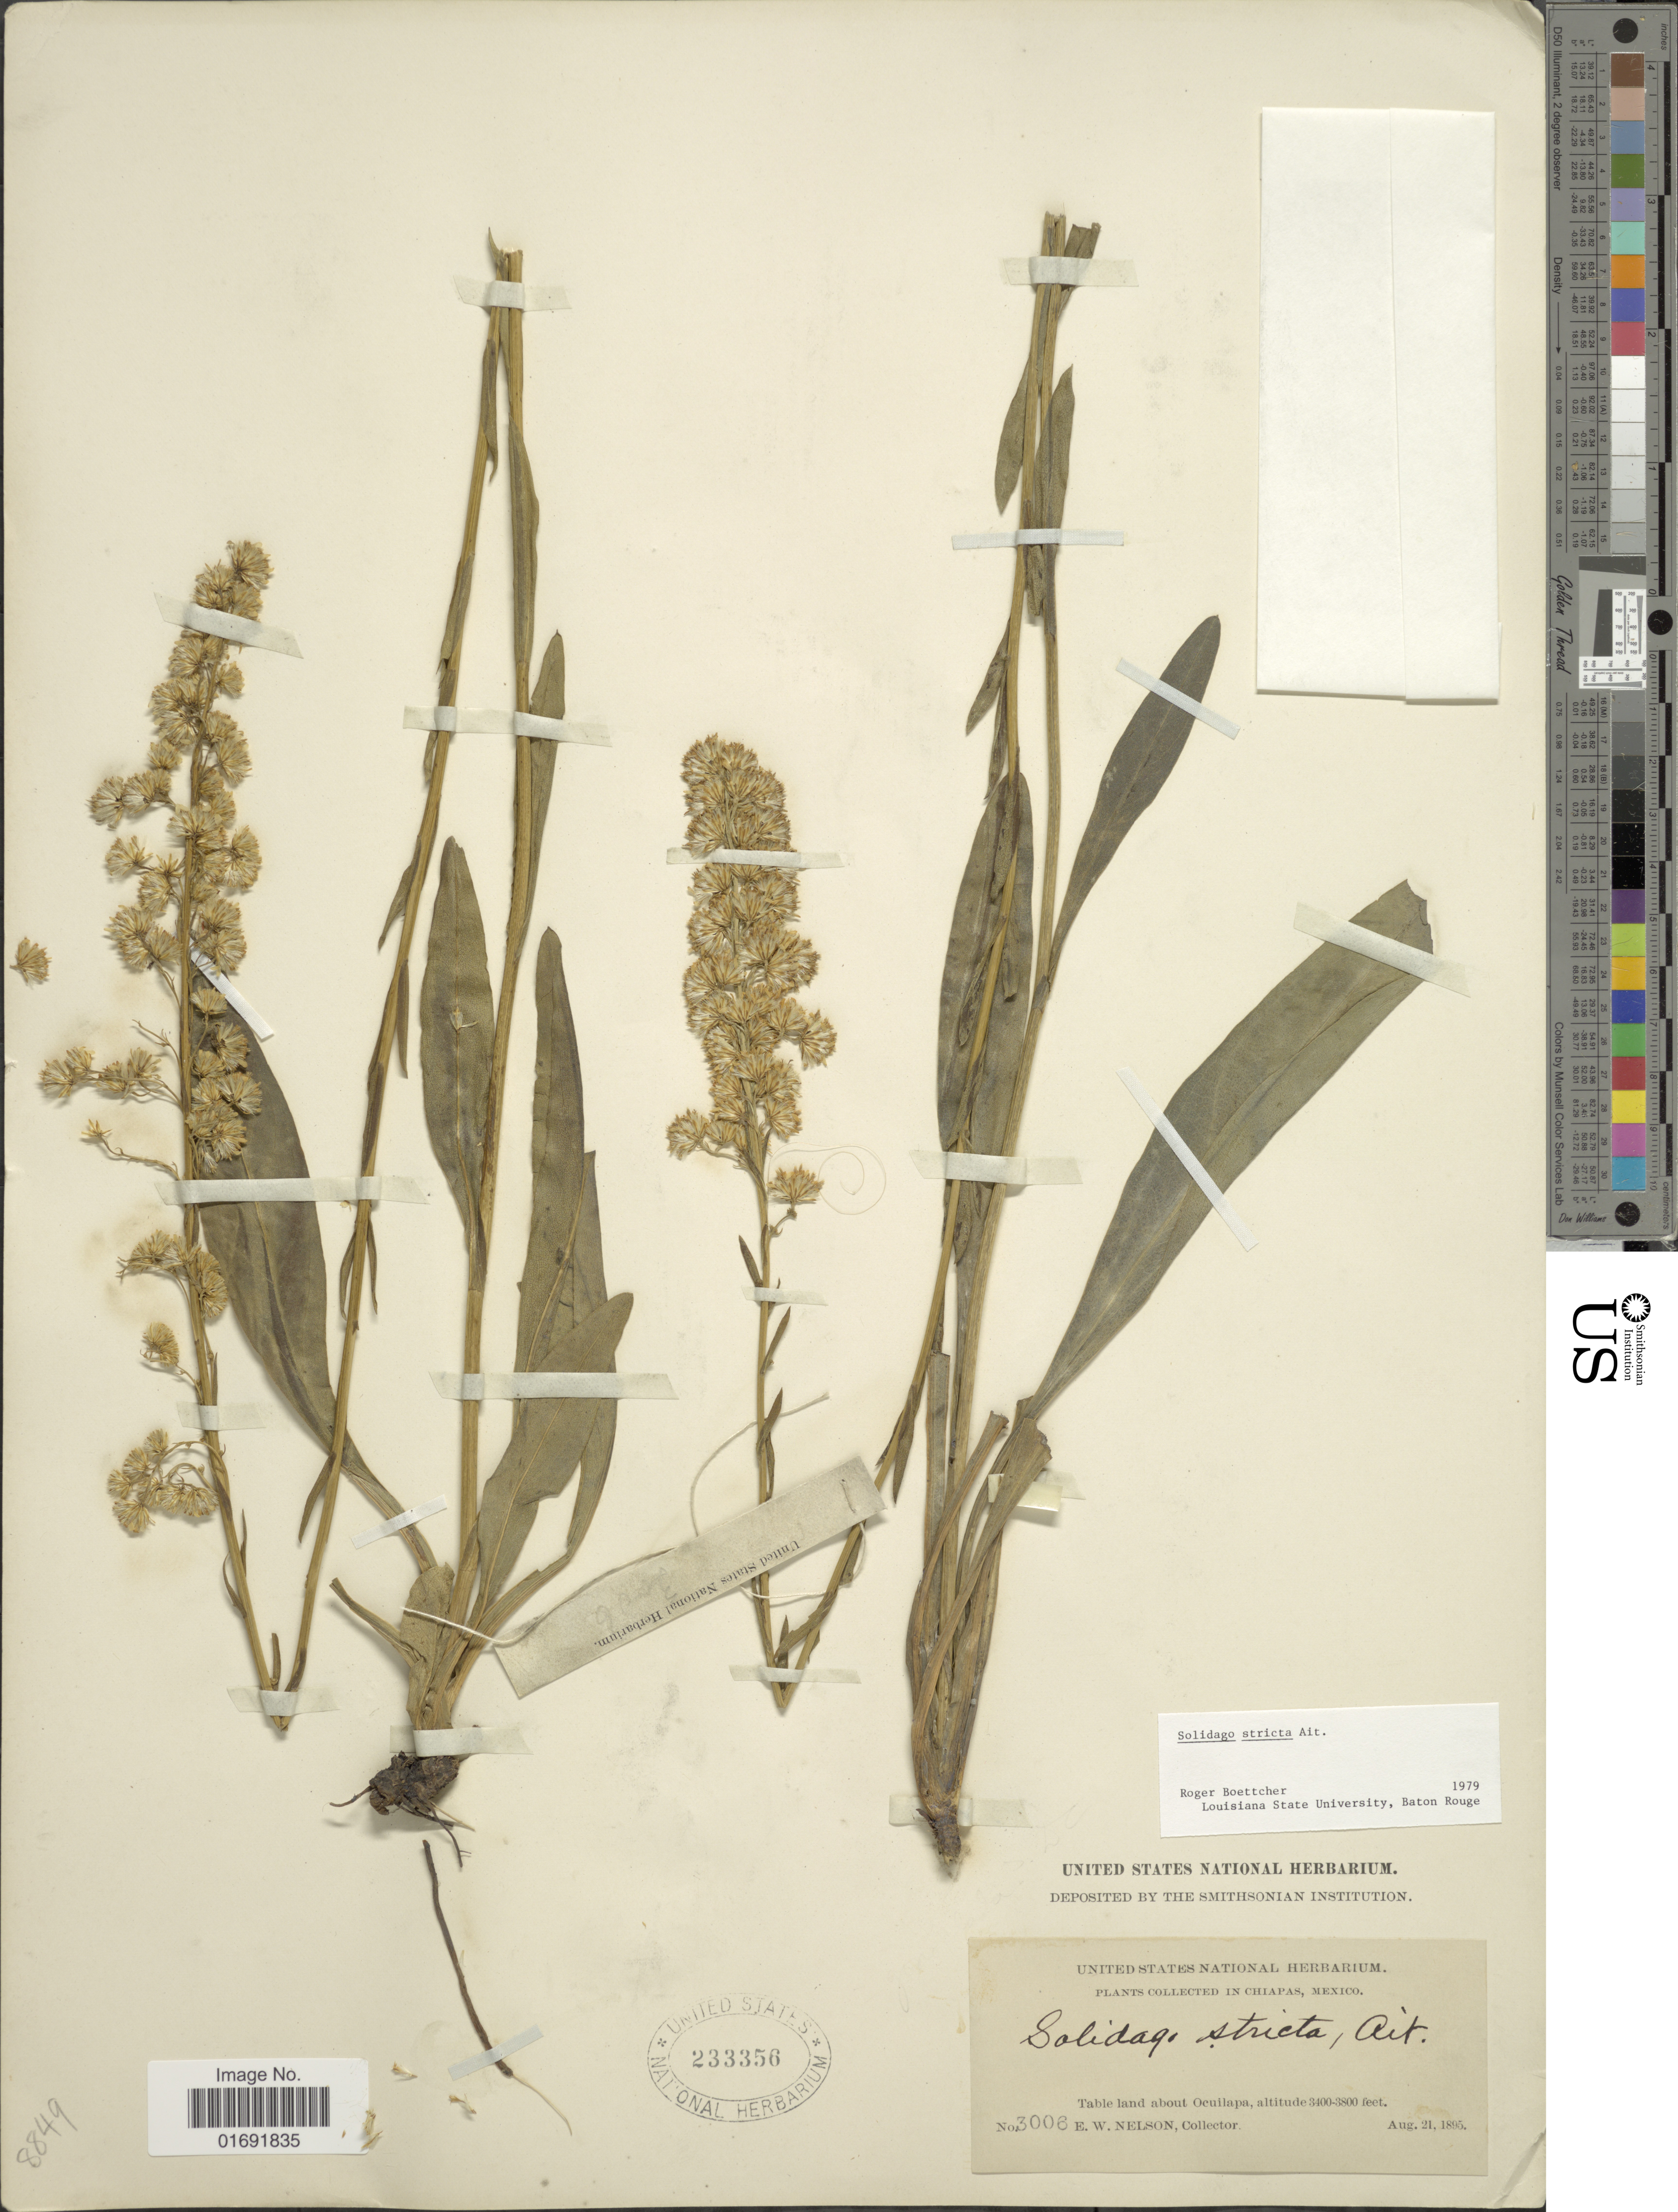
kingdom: Plantae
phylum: Tracheophyta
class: Magnoliopsida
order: Asterales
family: Asteraceae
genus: Solidago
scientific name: Solidago stricta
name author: Aiton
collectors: E. W. Nelson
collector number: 3006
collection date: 1895-08-21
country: Mexico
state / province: Chiapas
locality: Table land about Ocuilapa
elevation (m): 1036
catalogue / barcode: US 233356